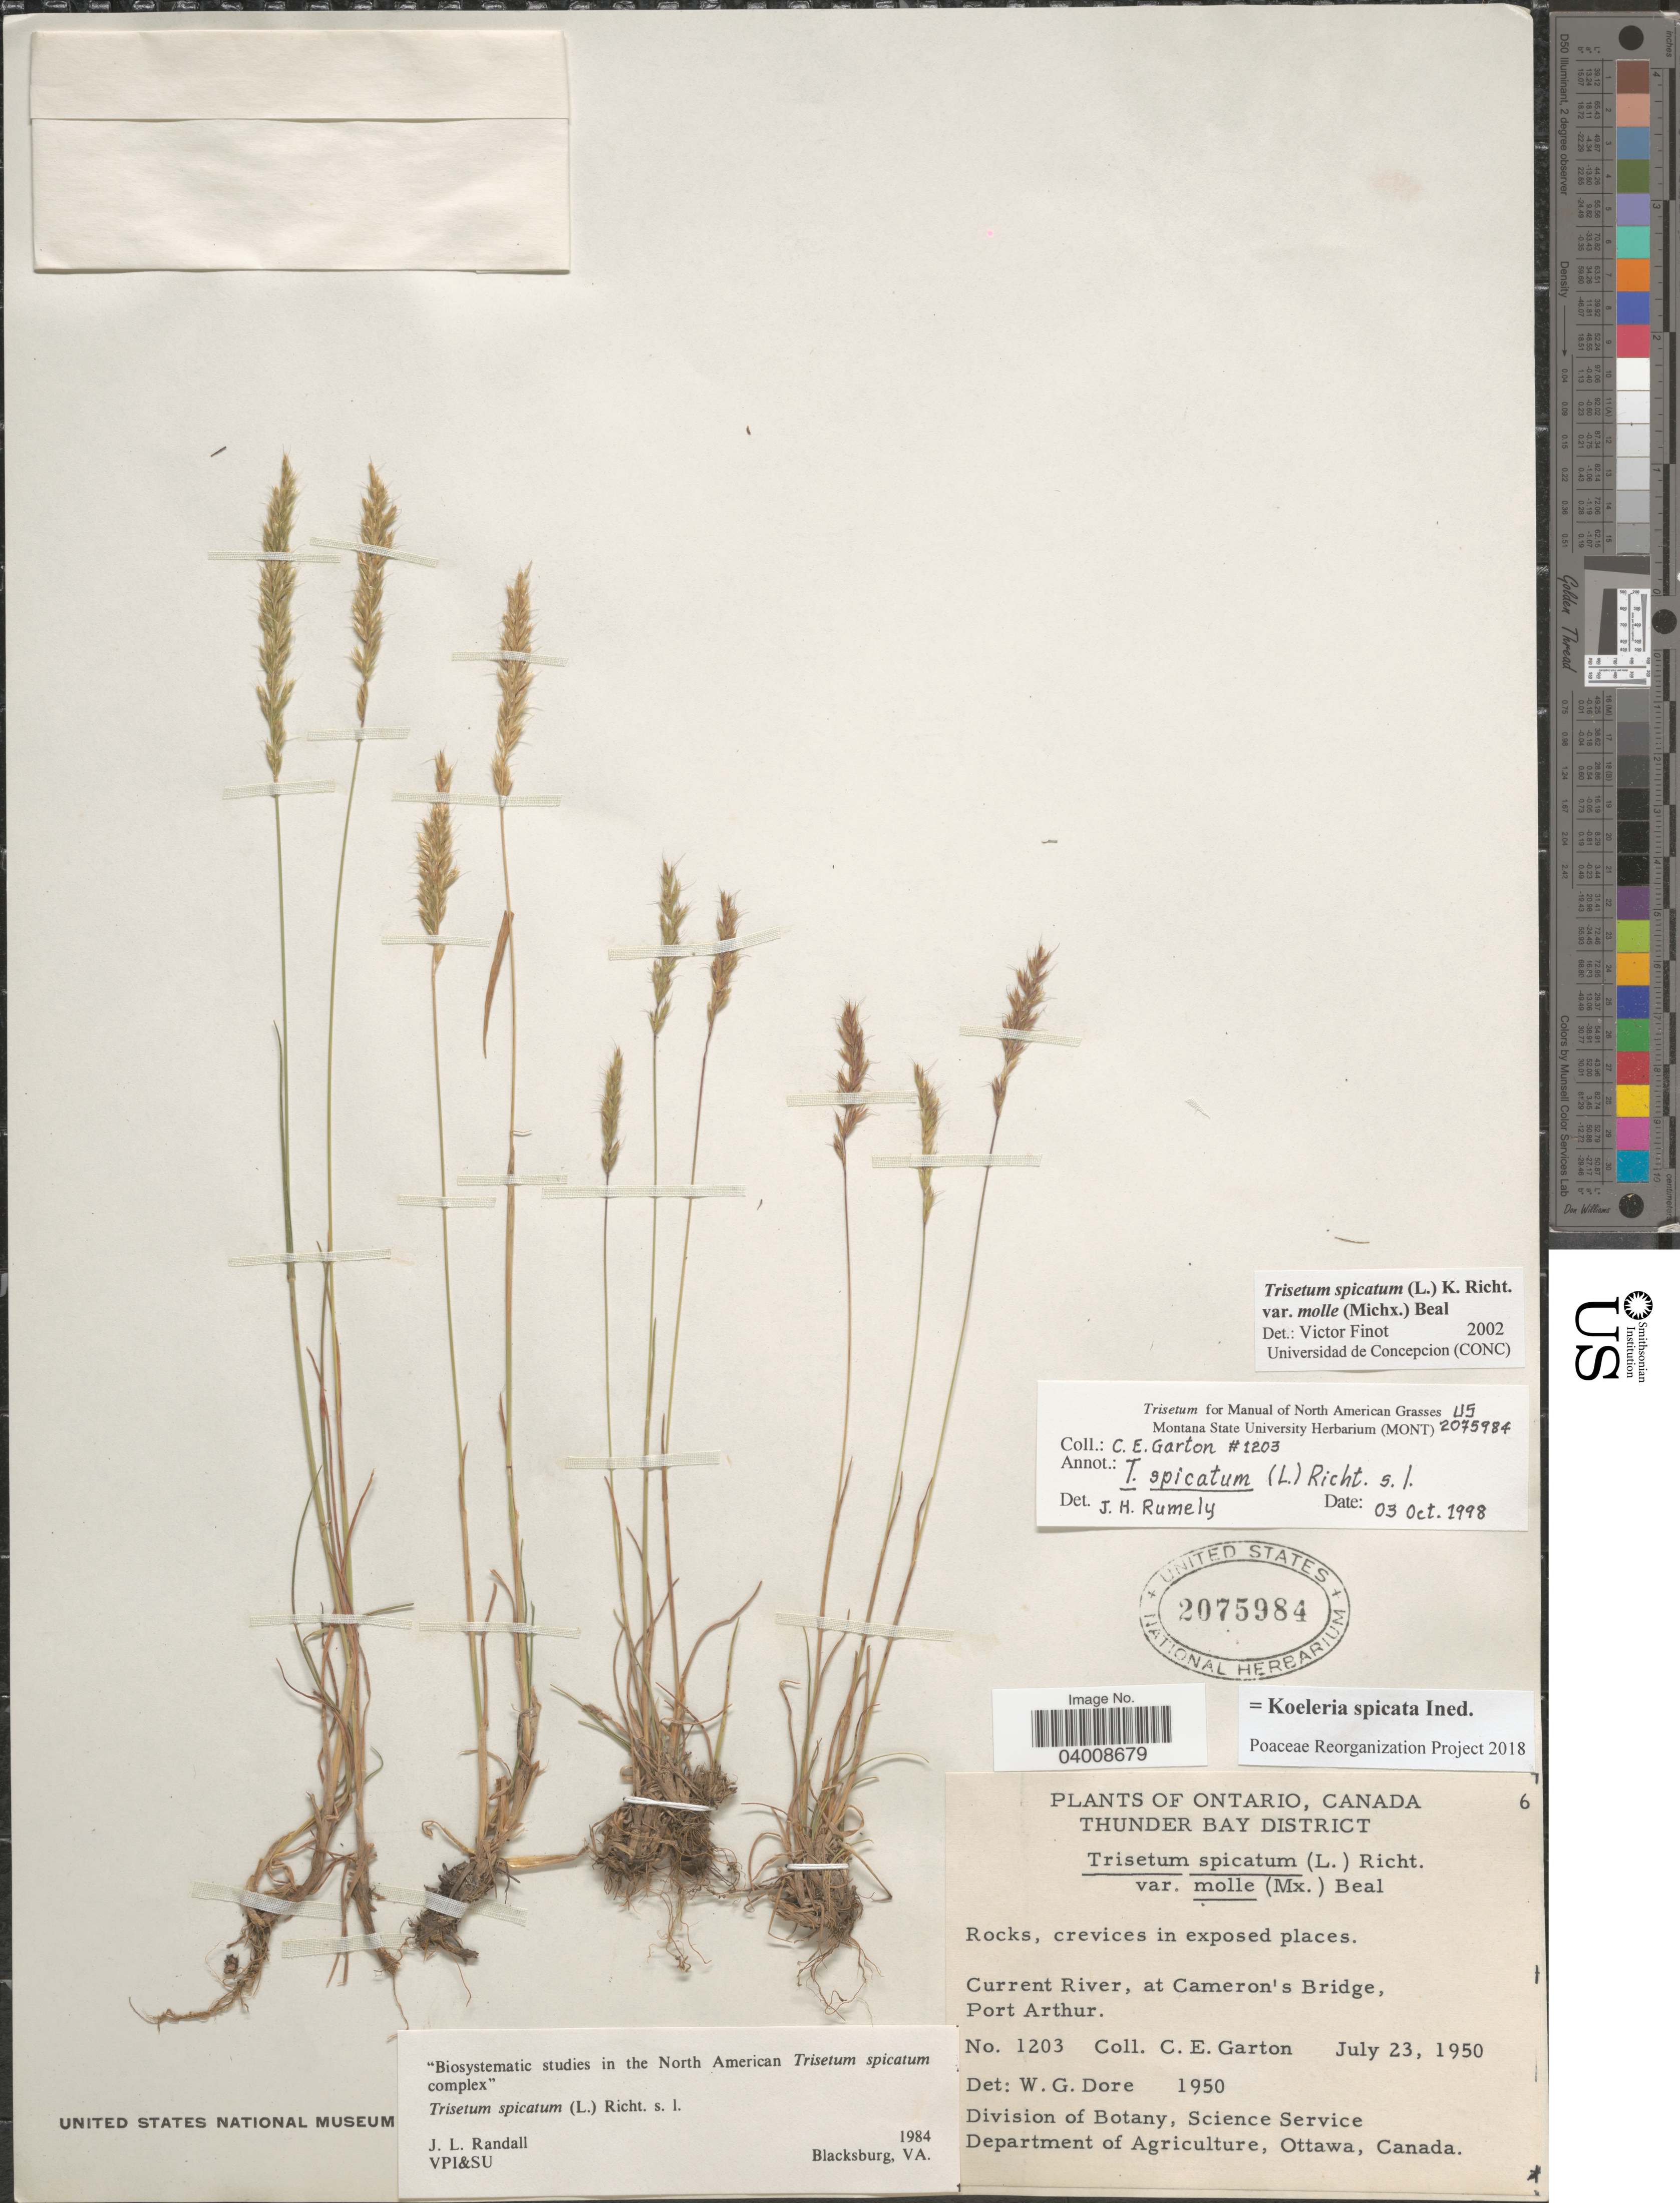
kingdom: Plantae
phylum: Tracheophyta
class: Liliopsida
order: Poales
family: Poaceae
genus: Koeleria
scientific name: Koeleria spicata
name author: (L.) Barberá et al.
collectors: C. E. Garton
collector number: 1203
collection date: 1950-07-23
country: Canada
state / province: Ontario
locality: Thunder Bay District. Current River, at Cameron's Bridge, Port Arthur.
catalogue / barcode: US 2075984